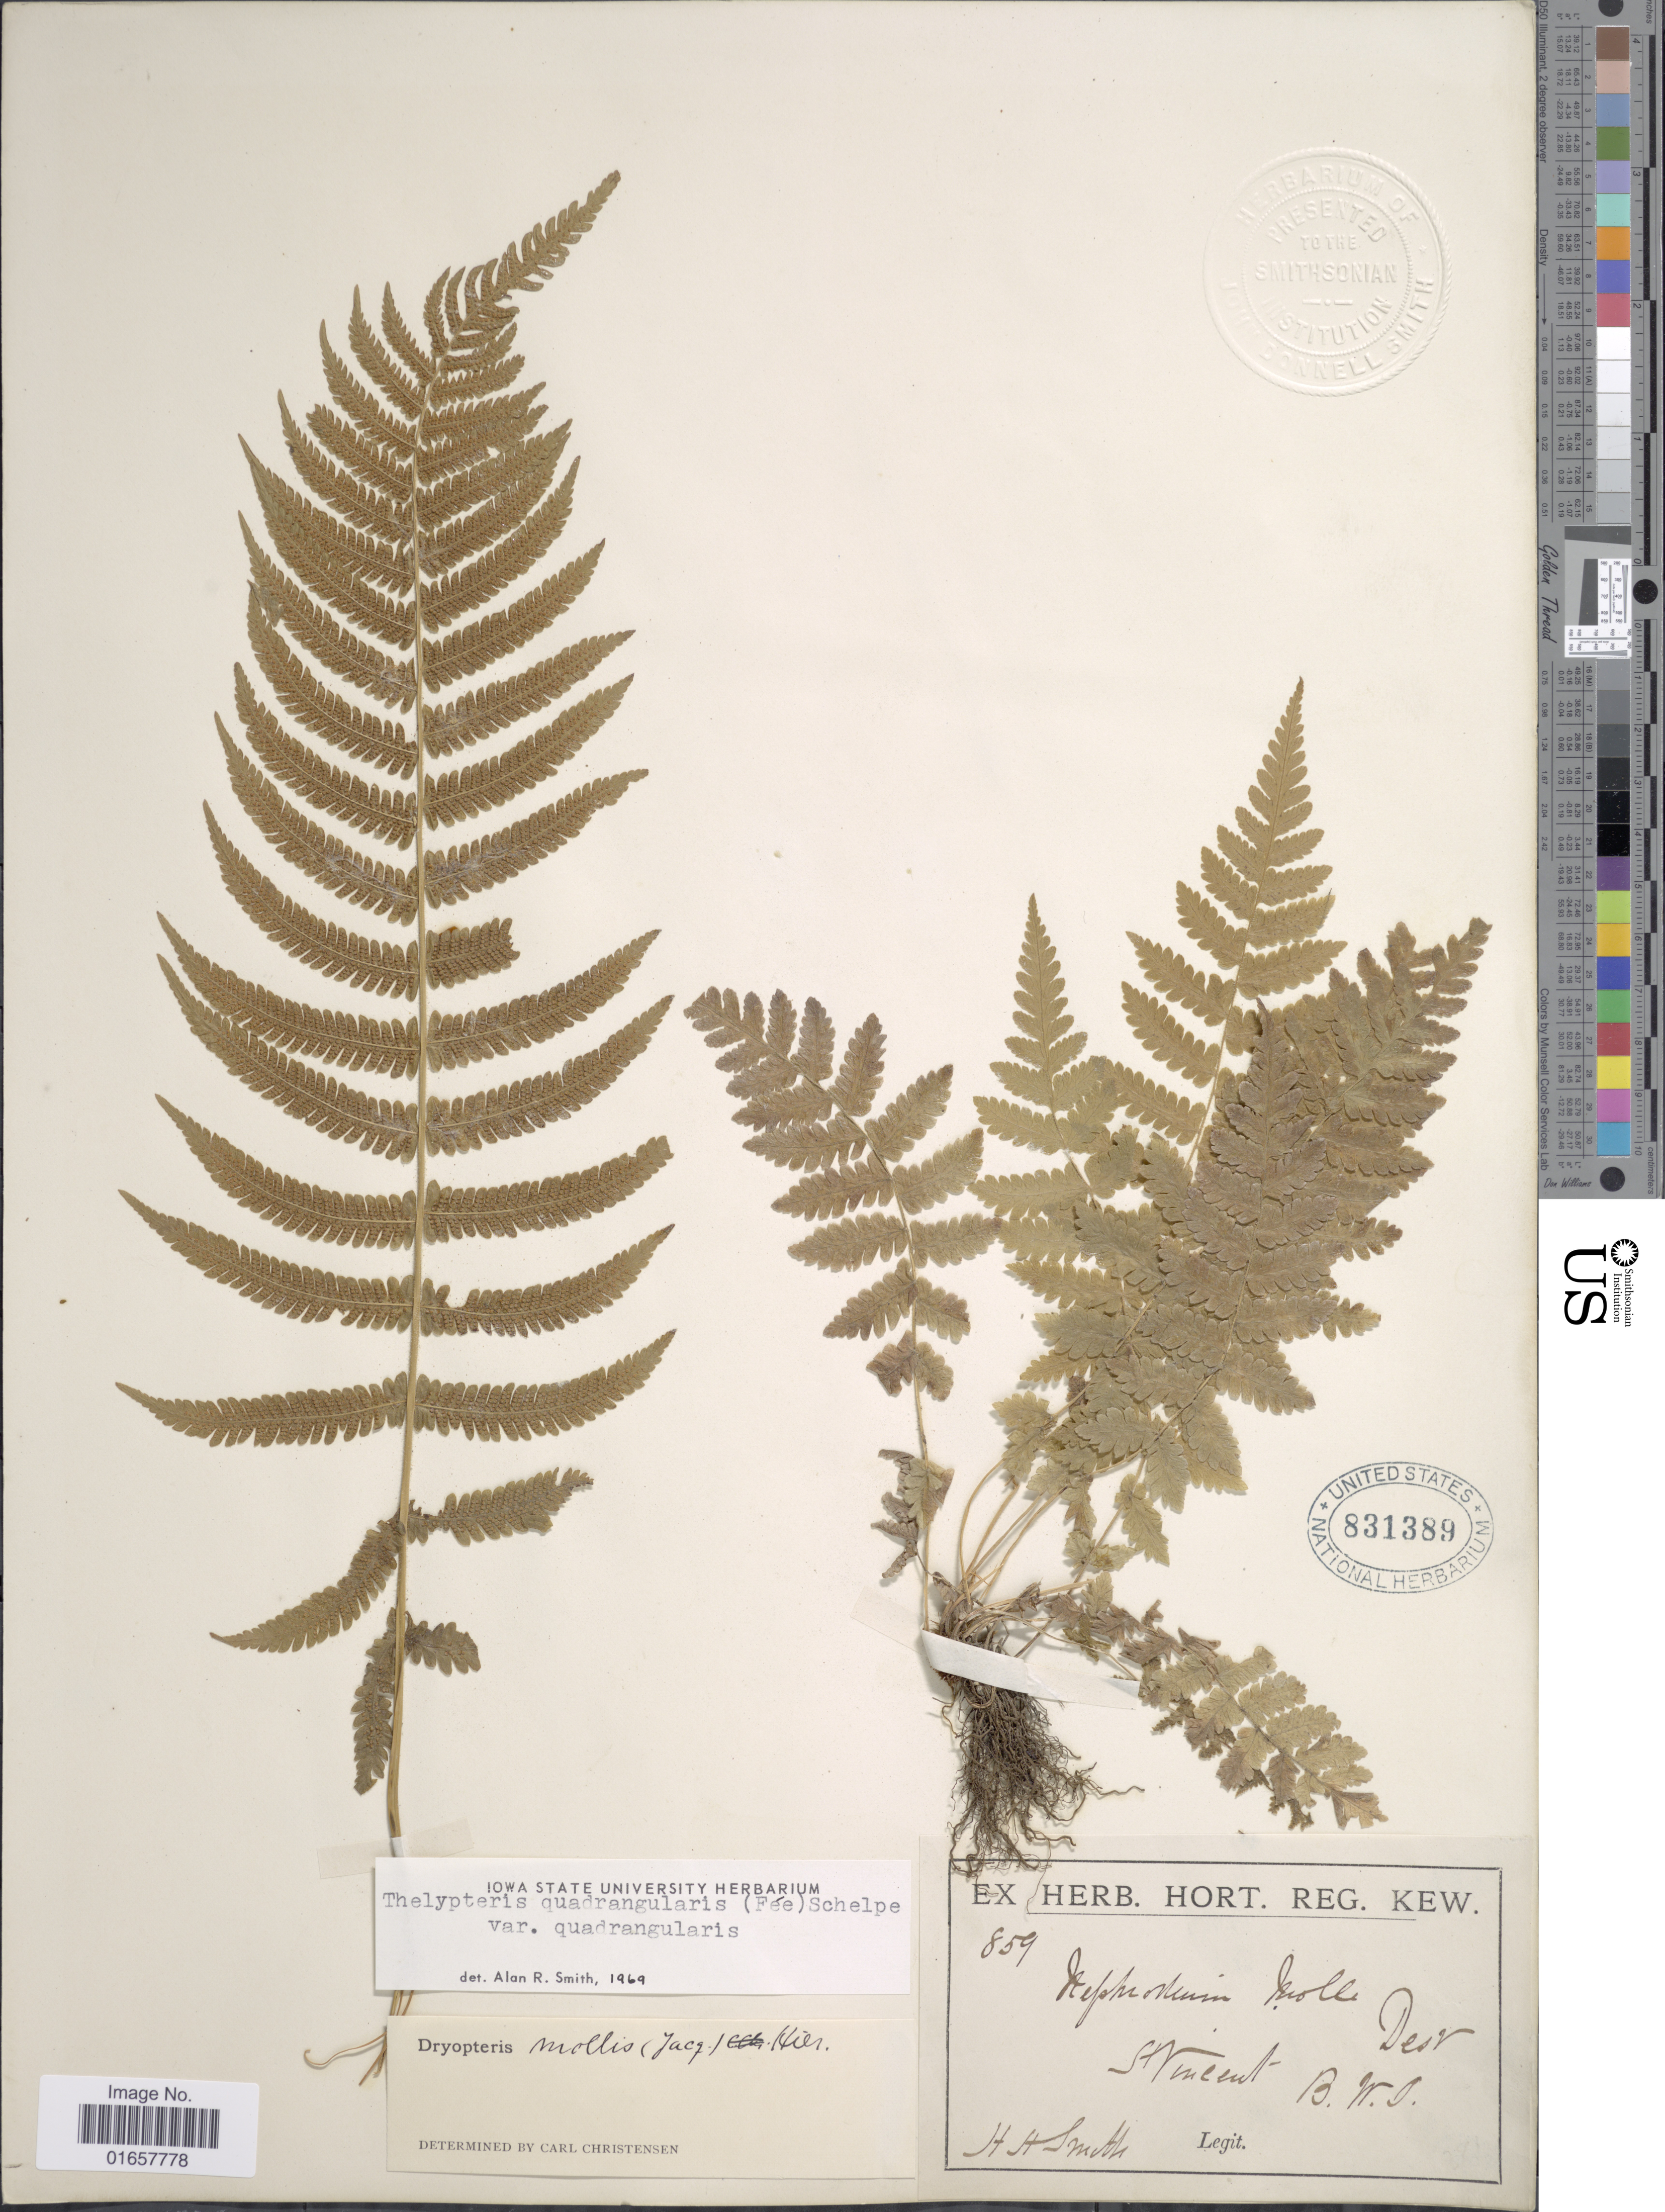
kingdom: Plantae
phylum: Tracheophyta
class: Polypodiopsida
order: Polypodiales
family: Thelypteridaceae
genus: Christella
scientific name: Christella hispidula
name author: (Decne.) Holttum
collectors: H. H. Smith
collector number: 859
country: St. Vincent - Grenadines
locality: St. Vincent, B.W.I.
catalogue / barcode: US 831389